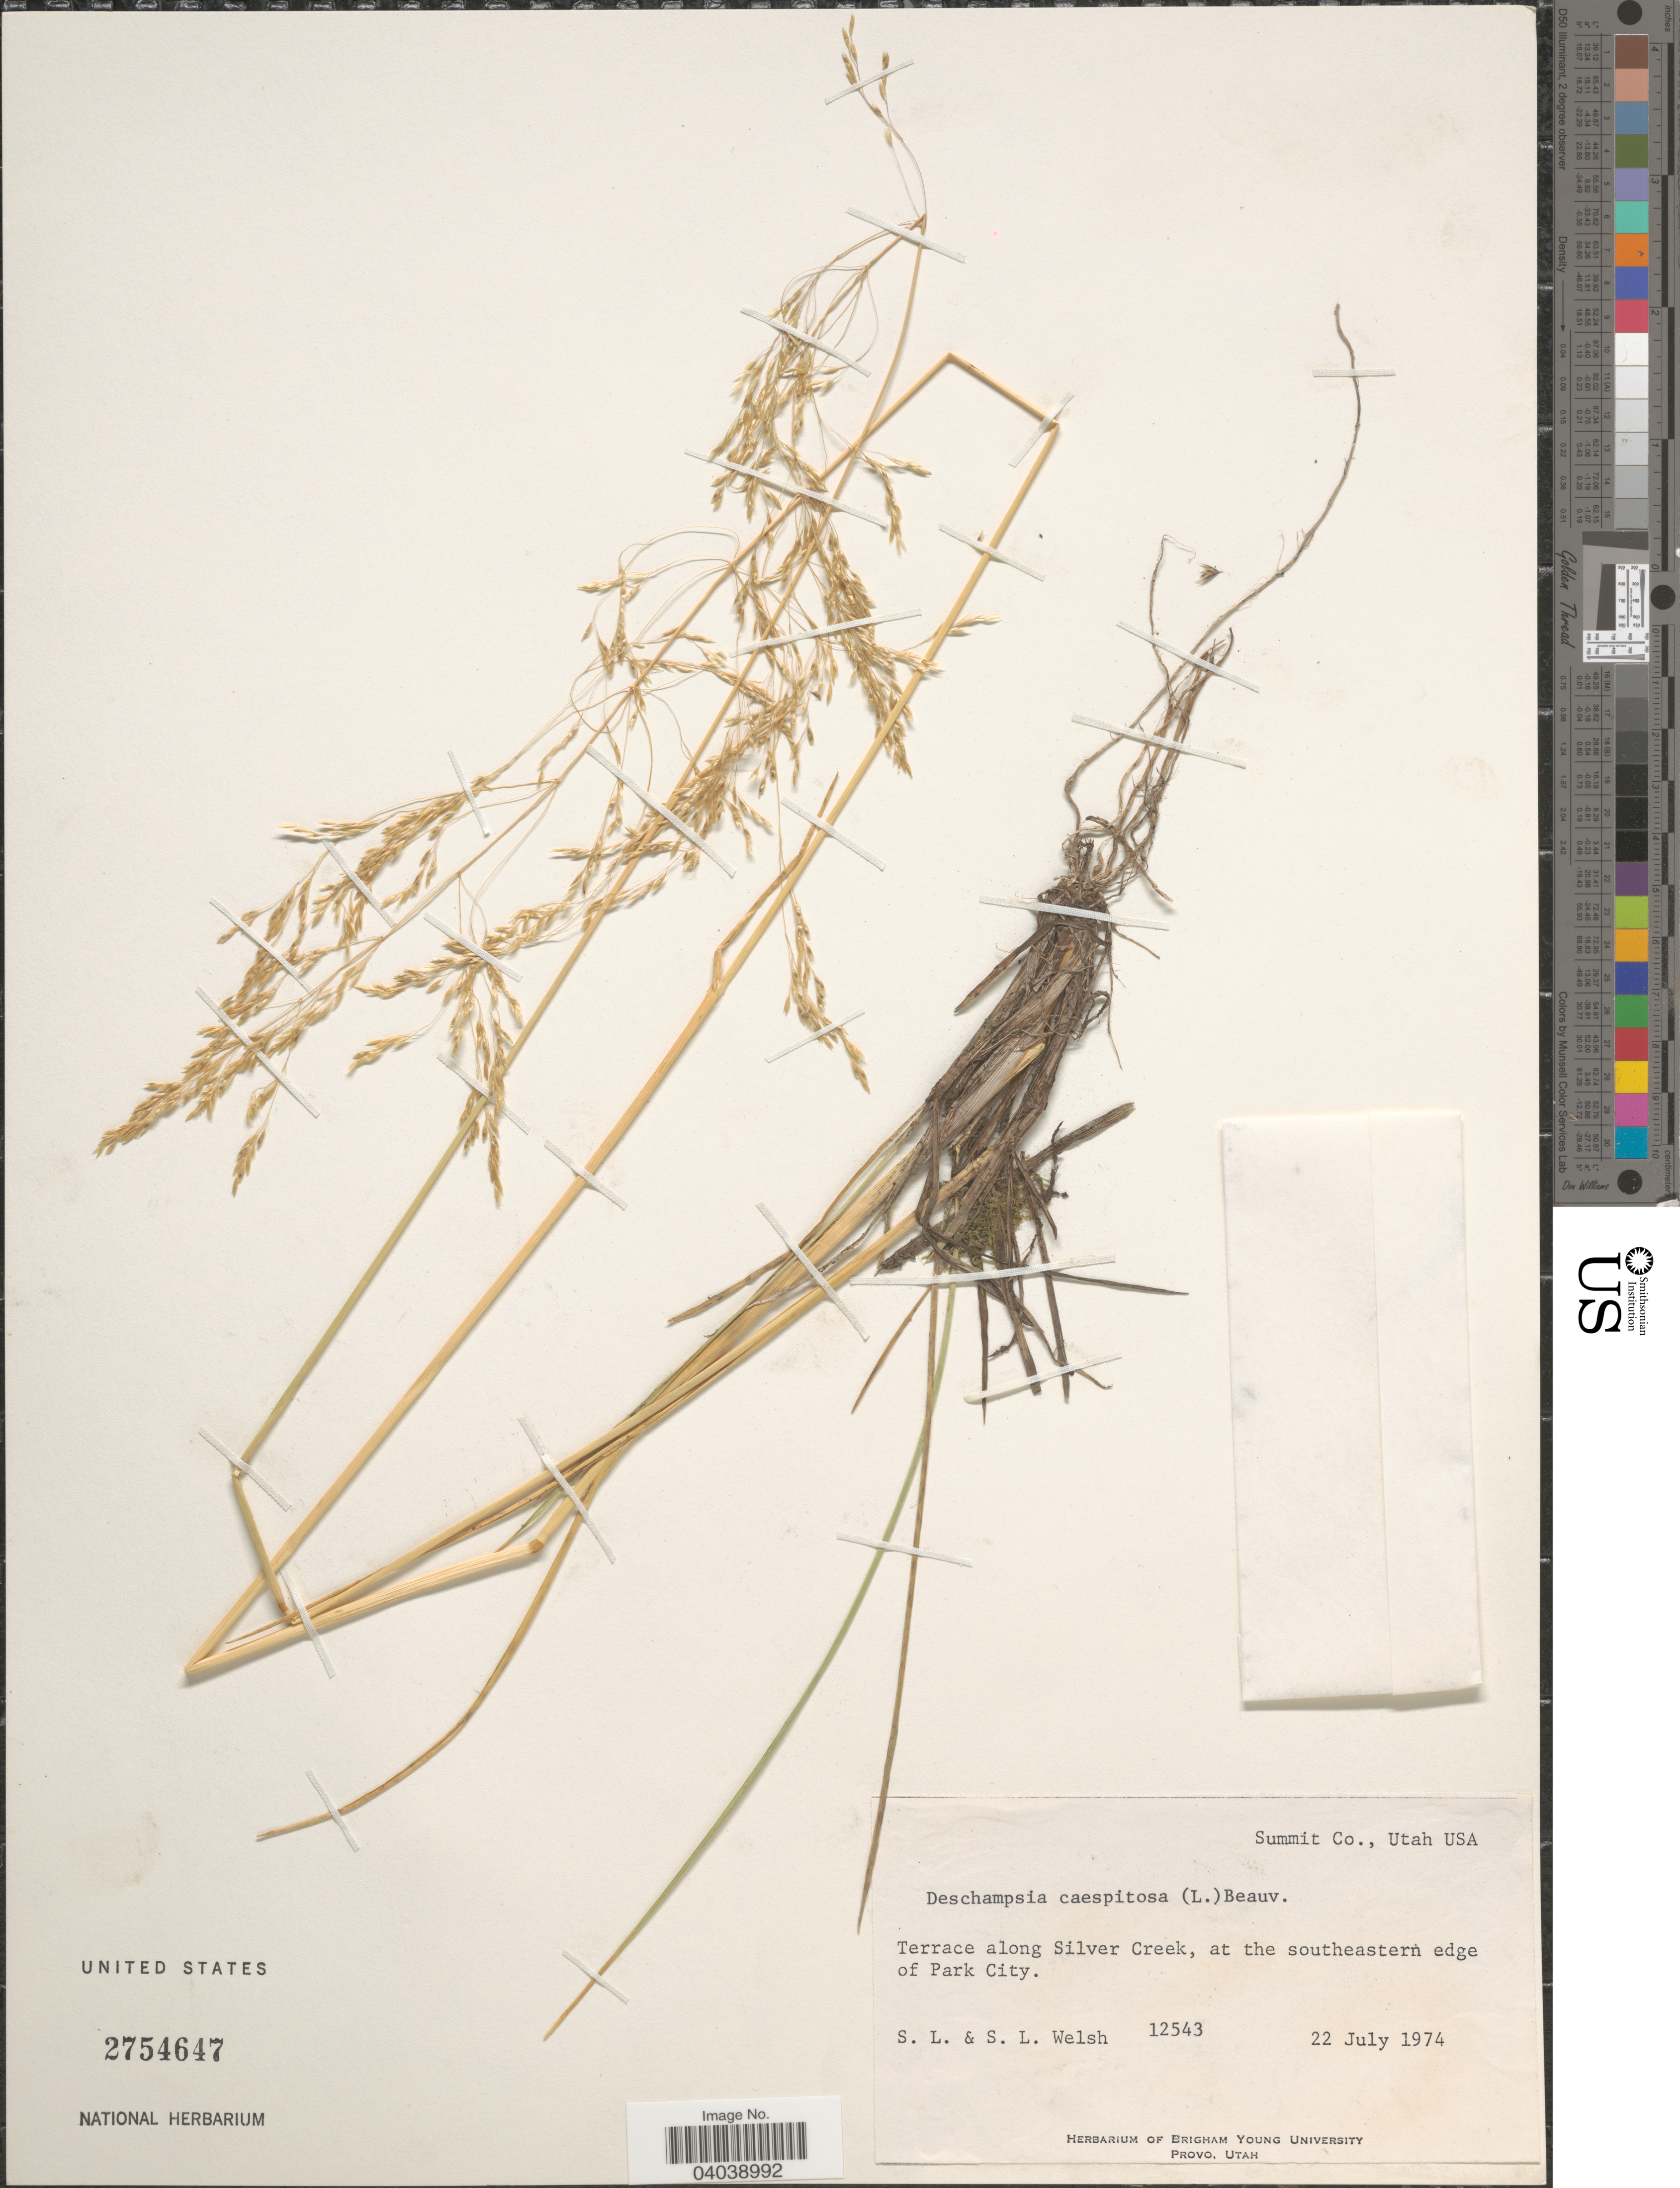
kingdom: Plantae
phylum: Tracheophyta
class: Liliopsida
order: Poales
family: Poaceae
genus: Deschampsia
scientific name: Deschampsia cespitosa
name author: (L.) P. Beauv.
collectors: S. Welsh & S. Welsh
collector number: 12543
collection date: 1974-07-22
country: United States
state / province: Utah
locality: Summit Co. Terrace along Silver Creek, at the southeastern edge of Park City.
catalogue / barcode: US 2754647